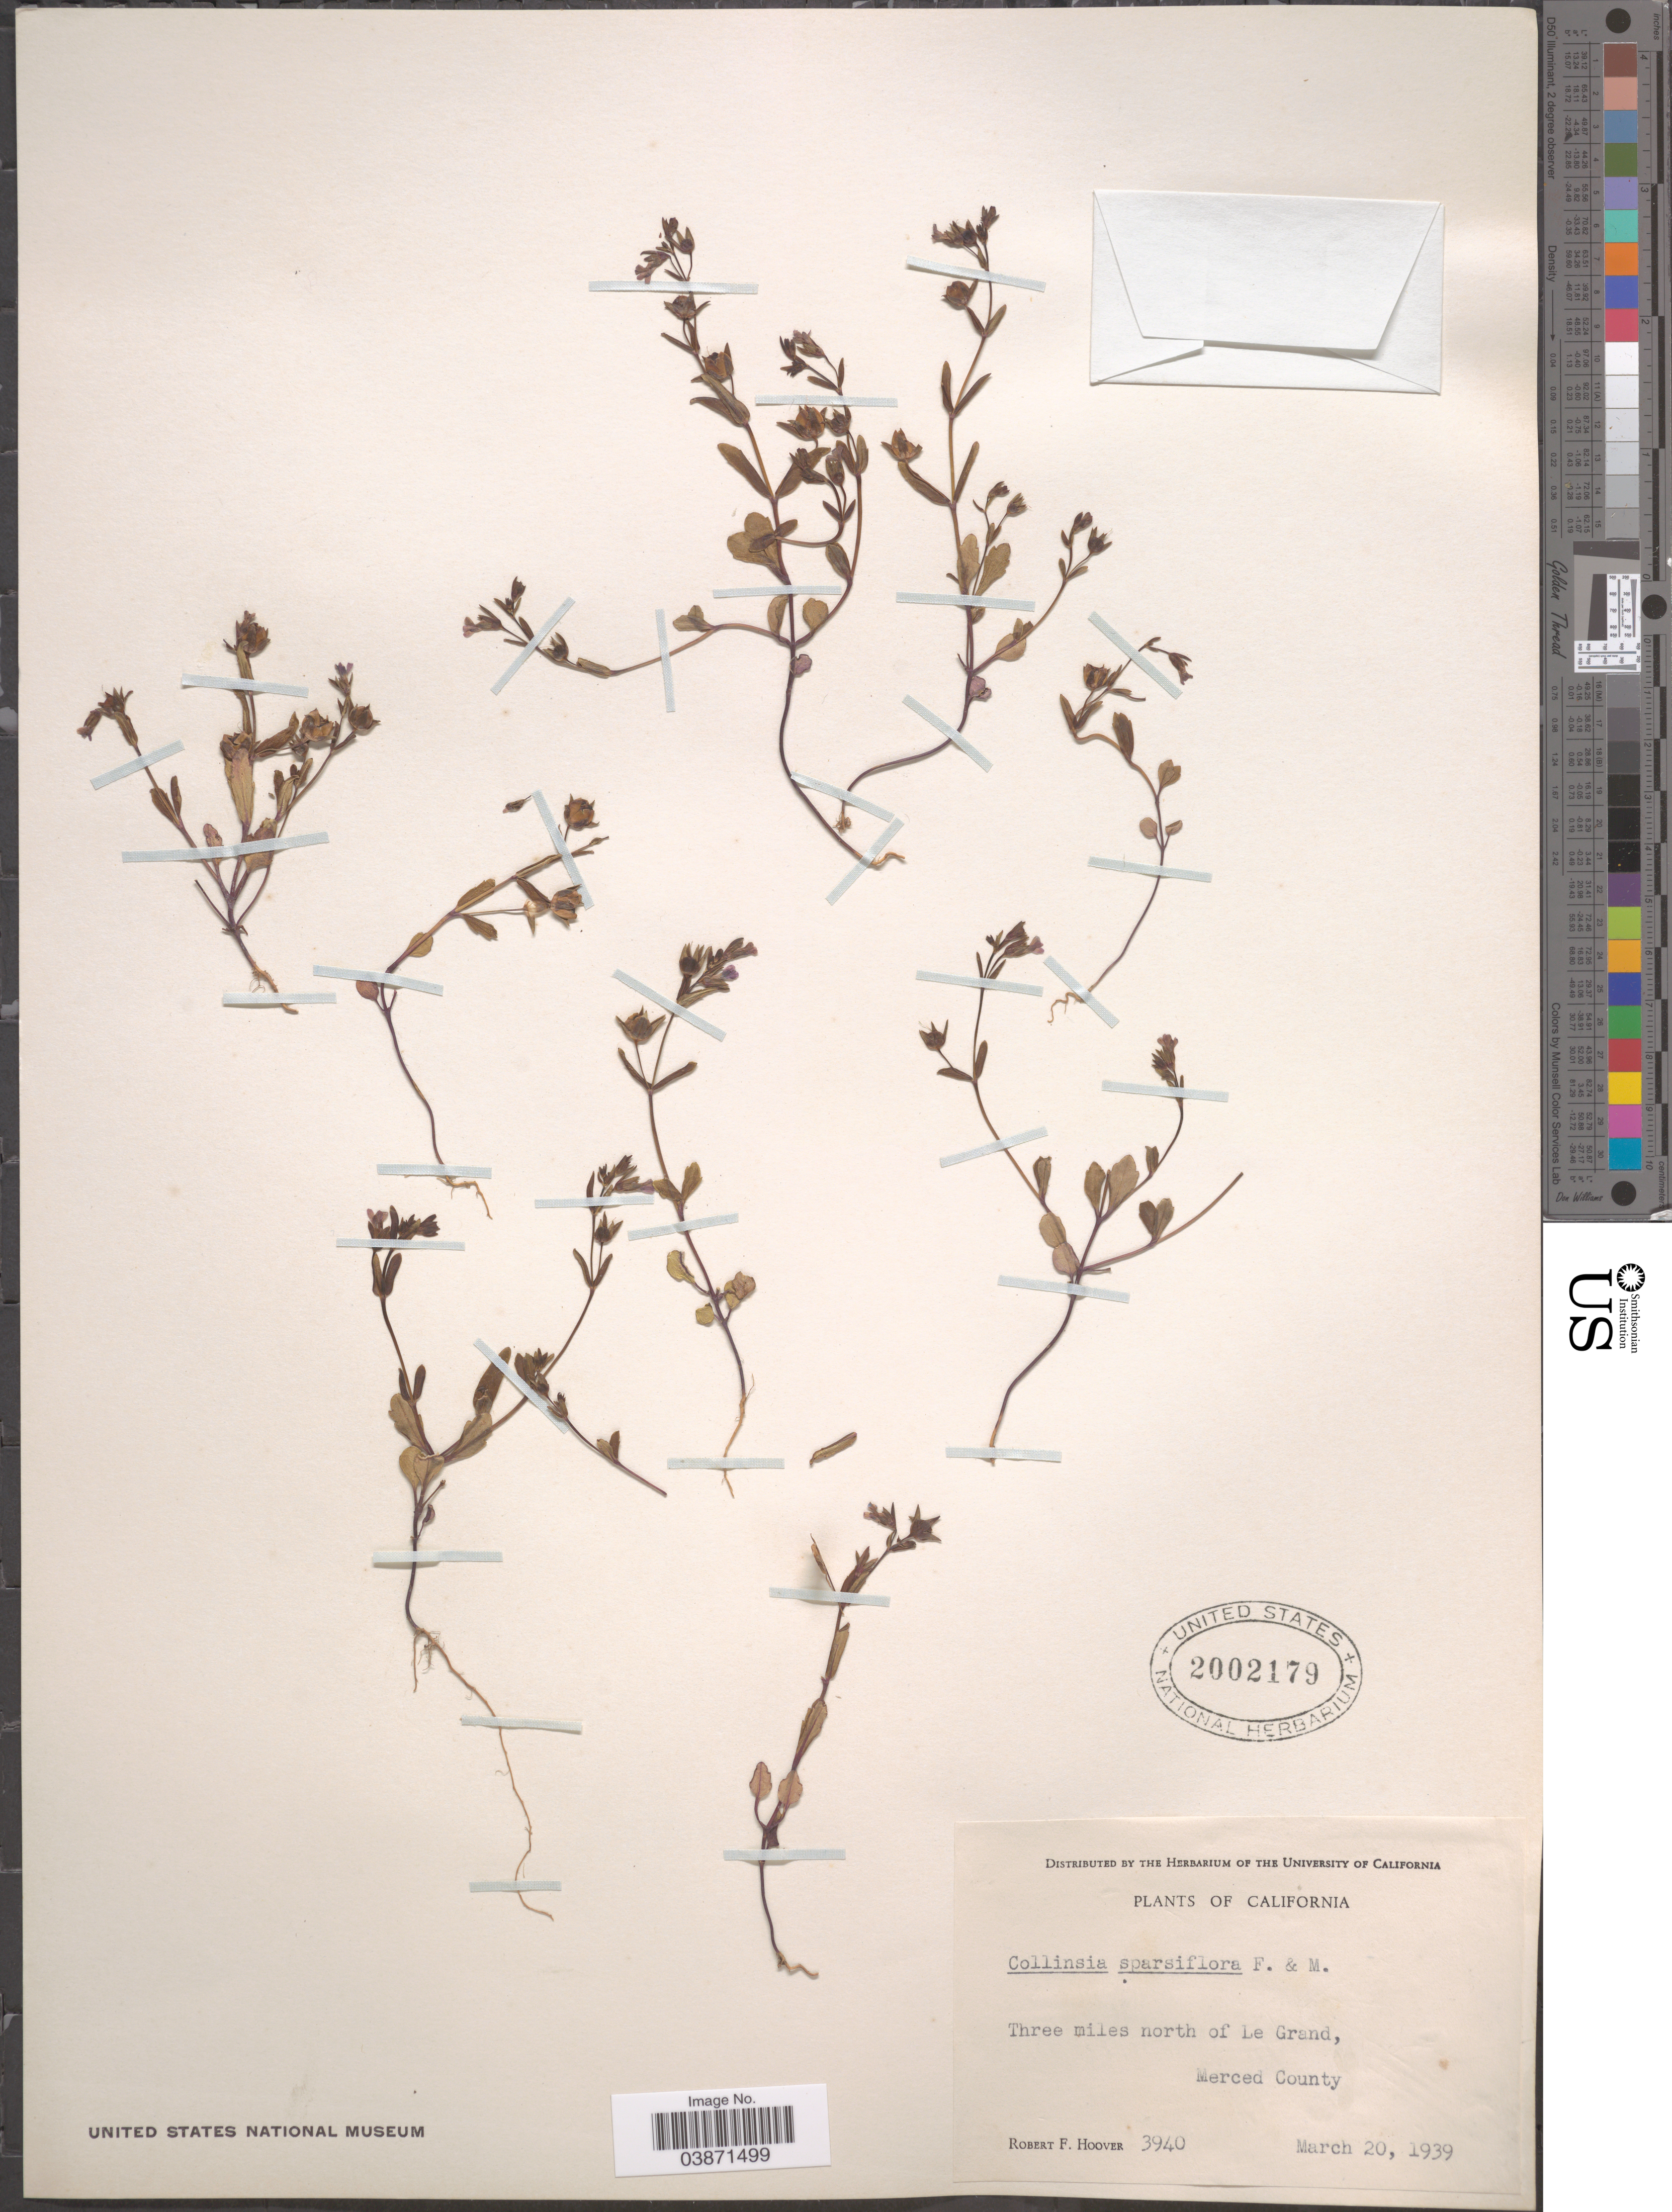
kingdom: Plantae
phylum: Tracheophyta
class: Magnoliopsida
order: Lamiales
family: Plantaginaceae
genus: Collinsia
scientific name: Collinsia sparsiflora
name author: Fisch. & C.A. Mey.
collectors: R. F. Hoover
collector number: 3940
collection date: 1939-03-20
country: United States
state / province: California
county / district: Merced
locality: Three miles north of Le Grand, Merced County.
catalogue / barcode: US 2002179